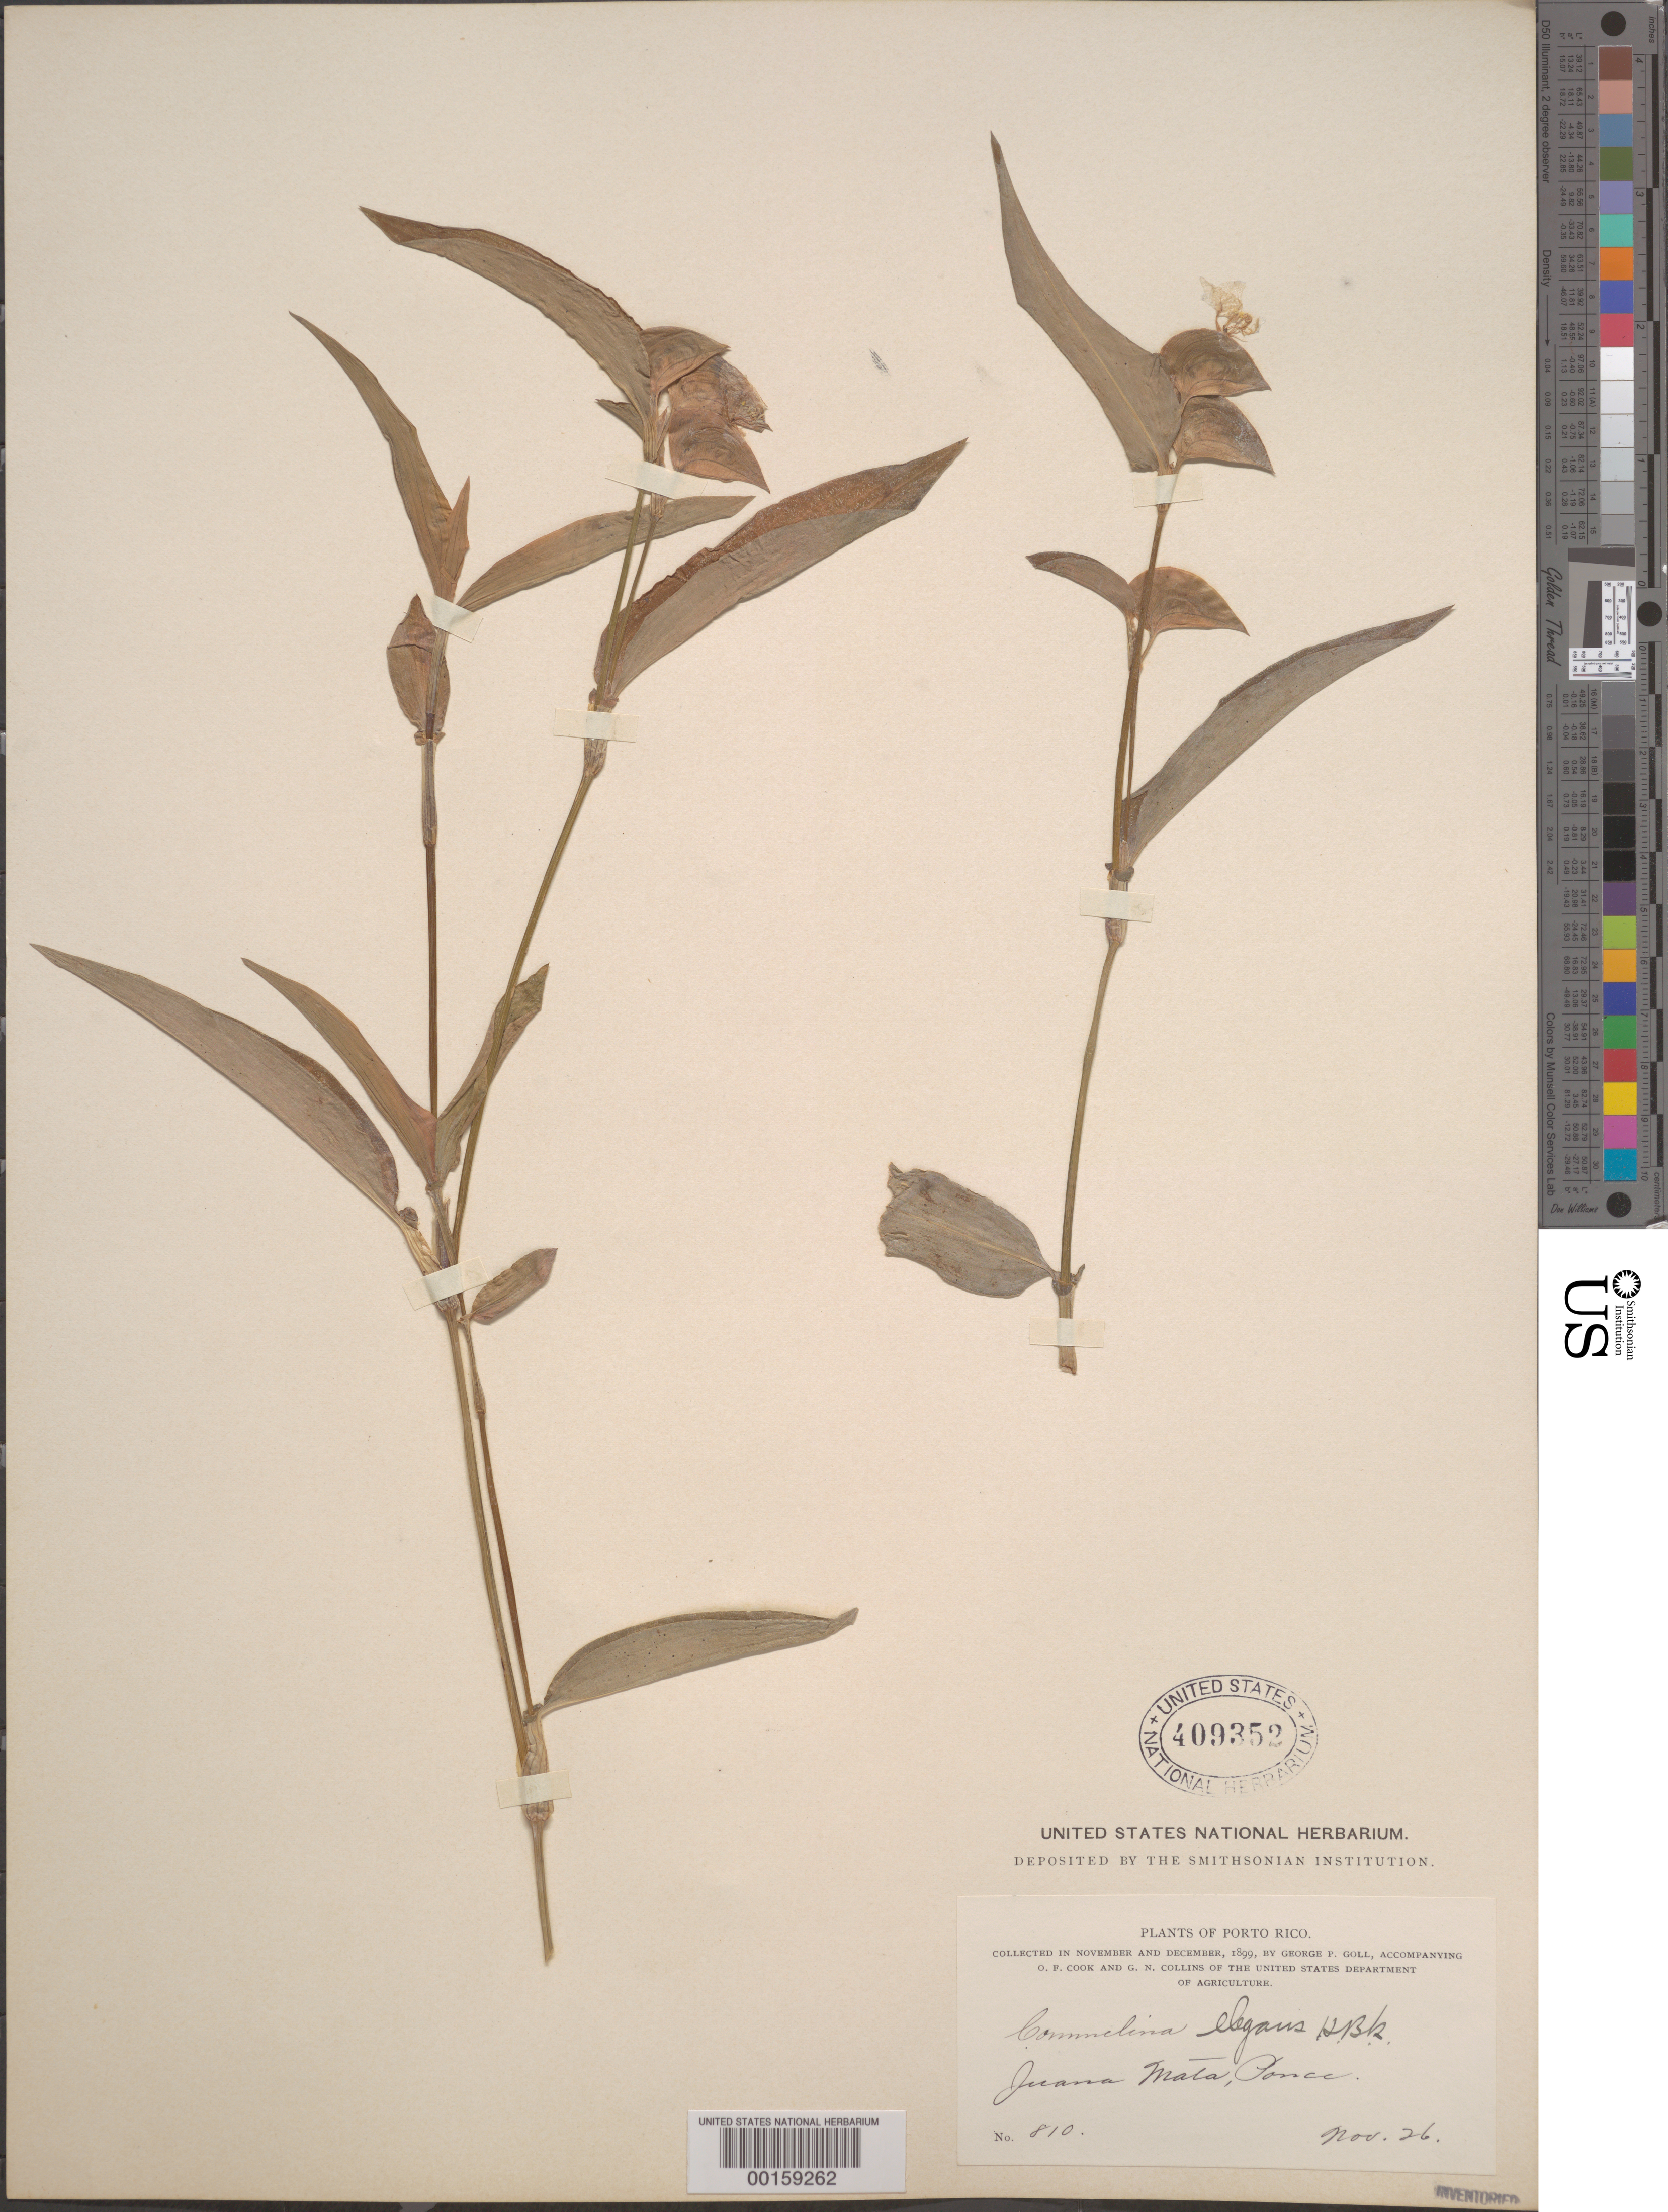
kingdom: Plantae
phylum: Tracheophyta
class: Liliopsida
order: Commelinales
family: Commelinaceae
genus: Commelina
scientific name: Commelina erecta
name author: L.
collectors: G. Goll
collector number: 810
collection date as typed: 26 Nov 1899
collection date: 1899-11-26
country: Puerto Rico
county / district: (ponce)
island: Greater Antilles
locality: Juana mata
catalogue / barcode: US 409352